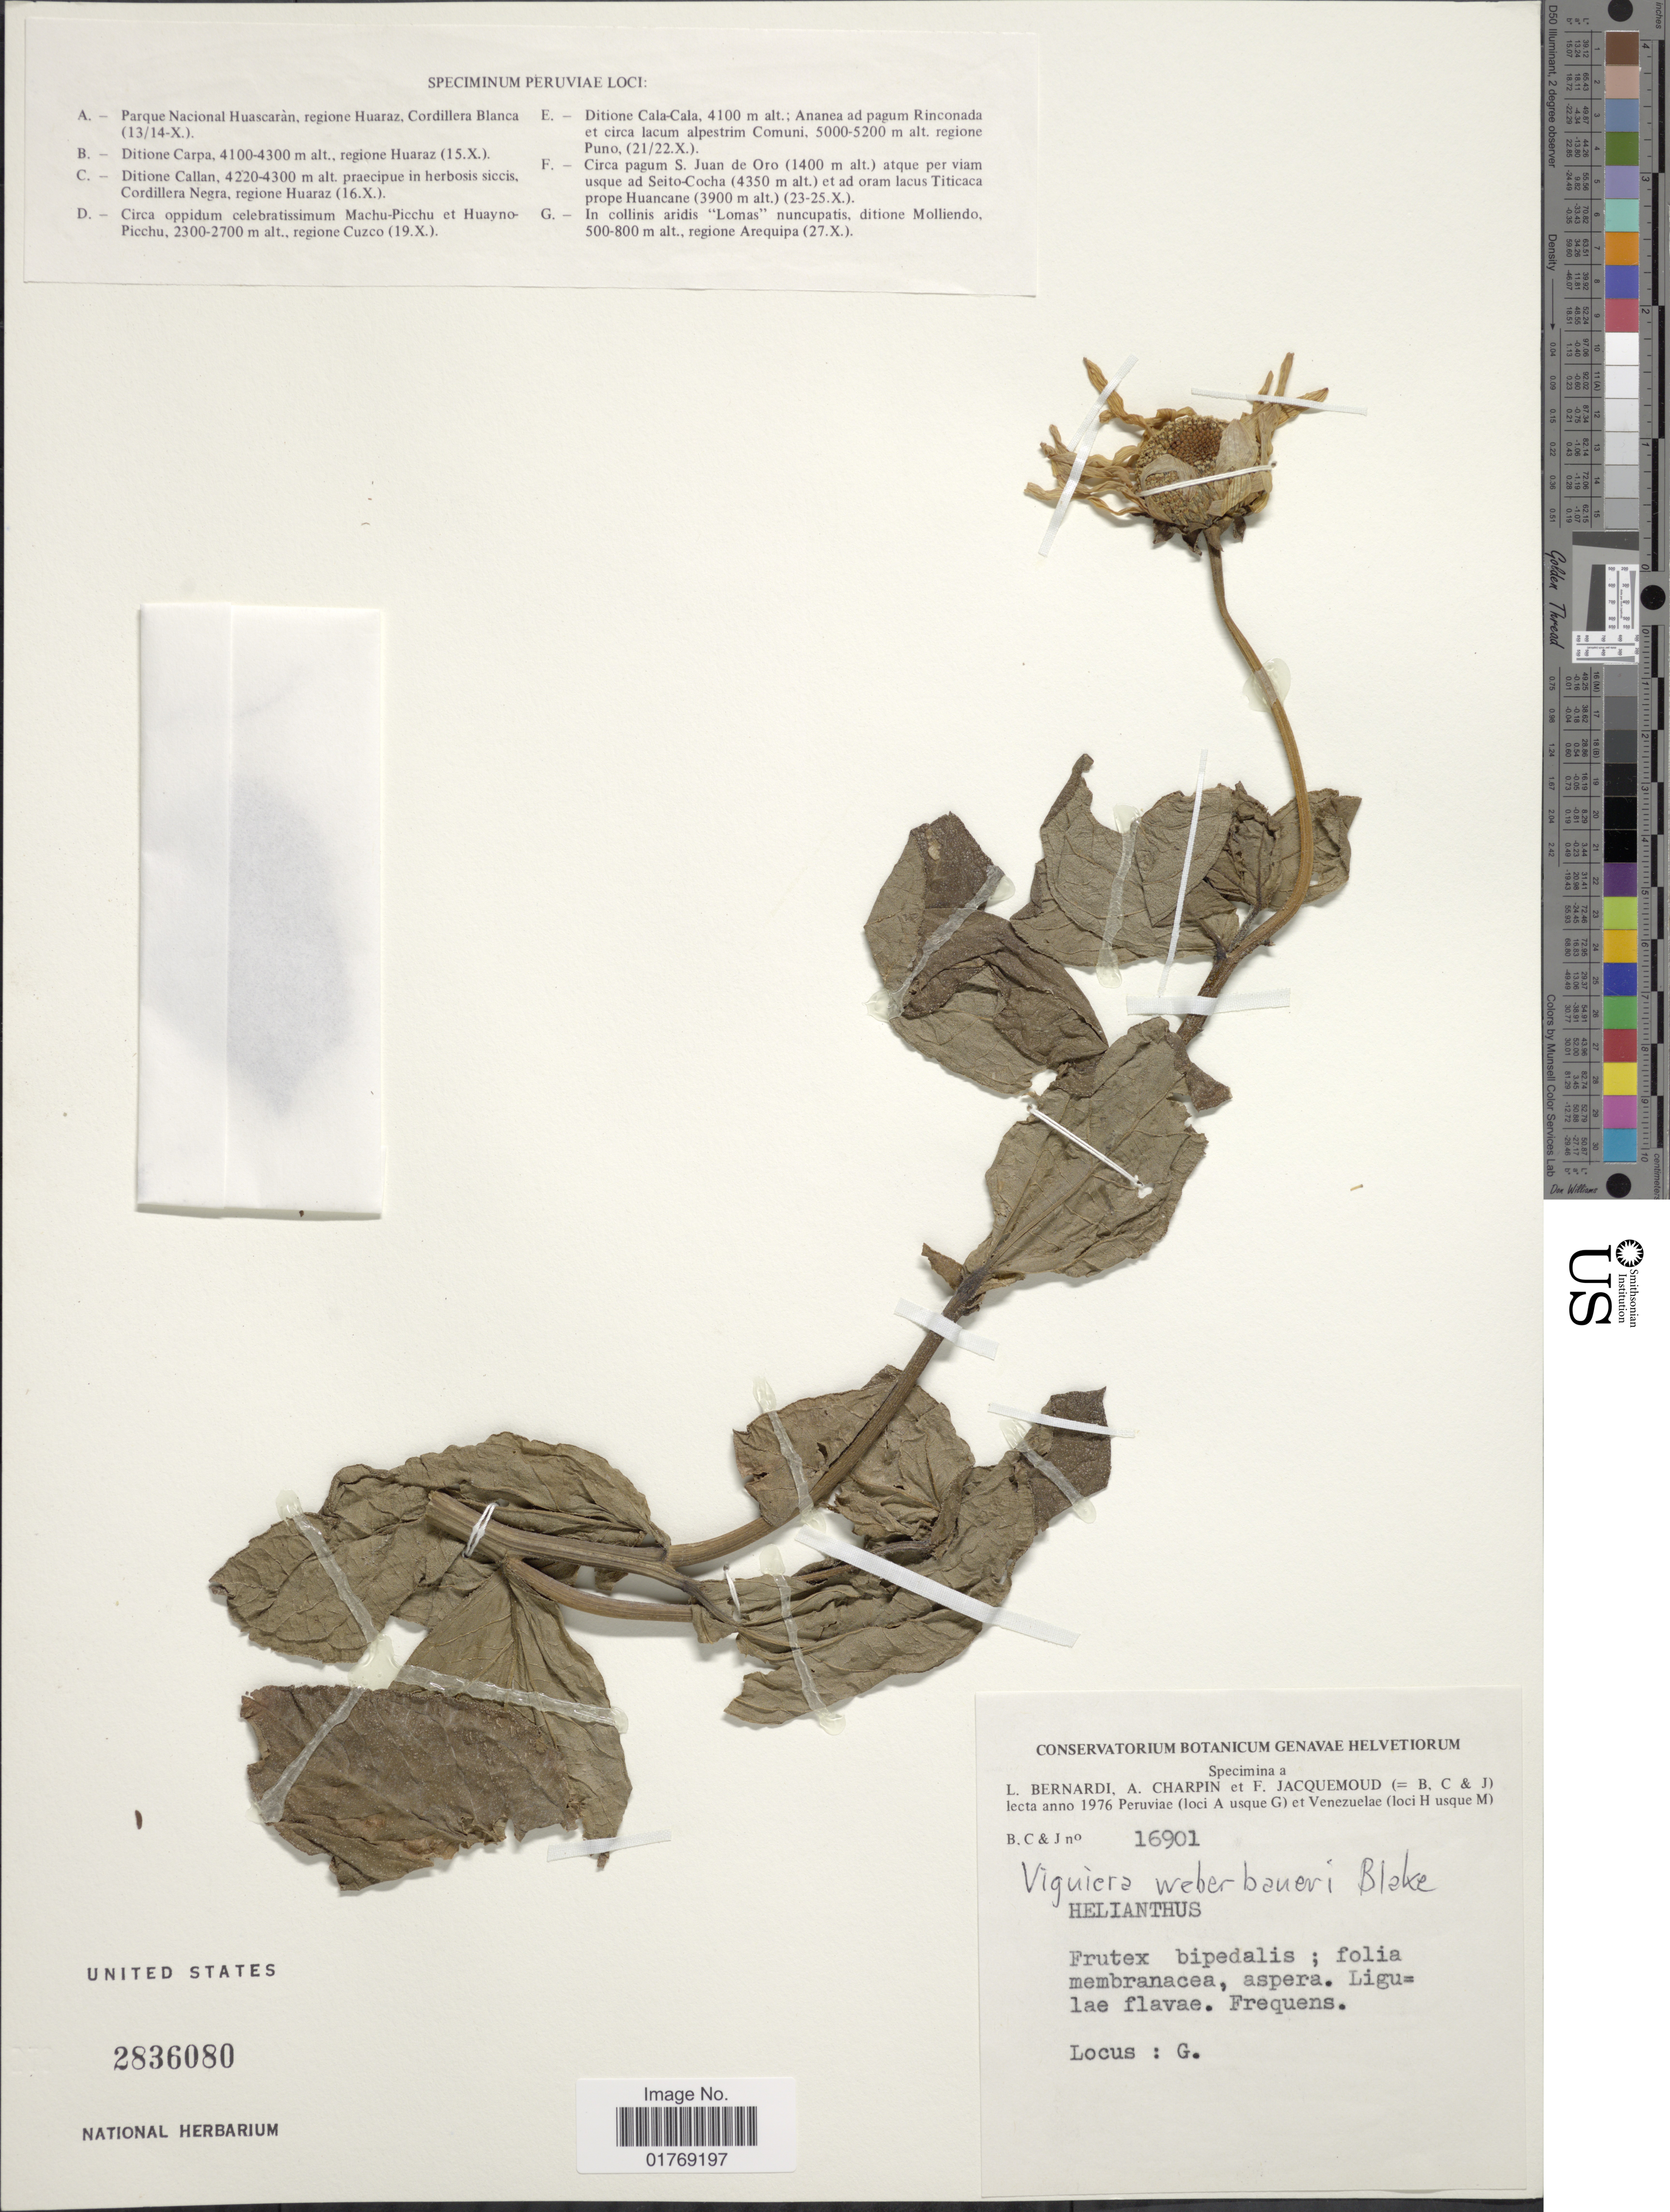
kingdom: Plantae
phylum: Tracheophyta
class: Magnoliopsida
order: Asterales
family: Asteraceae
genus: Viguiera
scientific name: Viguiera weberbaueri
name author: S.F. Blake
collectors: L. Bernardi, A. Charpin & F. Jacquemoud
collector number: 16901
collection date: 1976-10-27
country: Peru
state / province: Arequipa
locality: In collinis aridis "Lomas" nuncupatis, ditione Molliendo, regione Arequipa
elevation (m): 500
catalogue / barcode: US 2836080